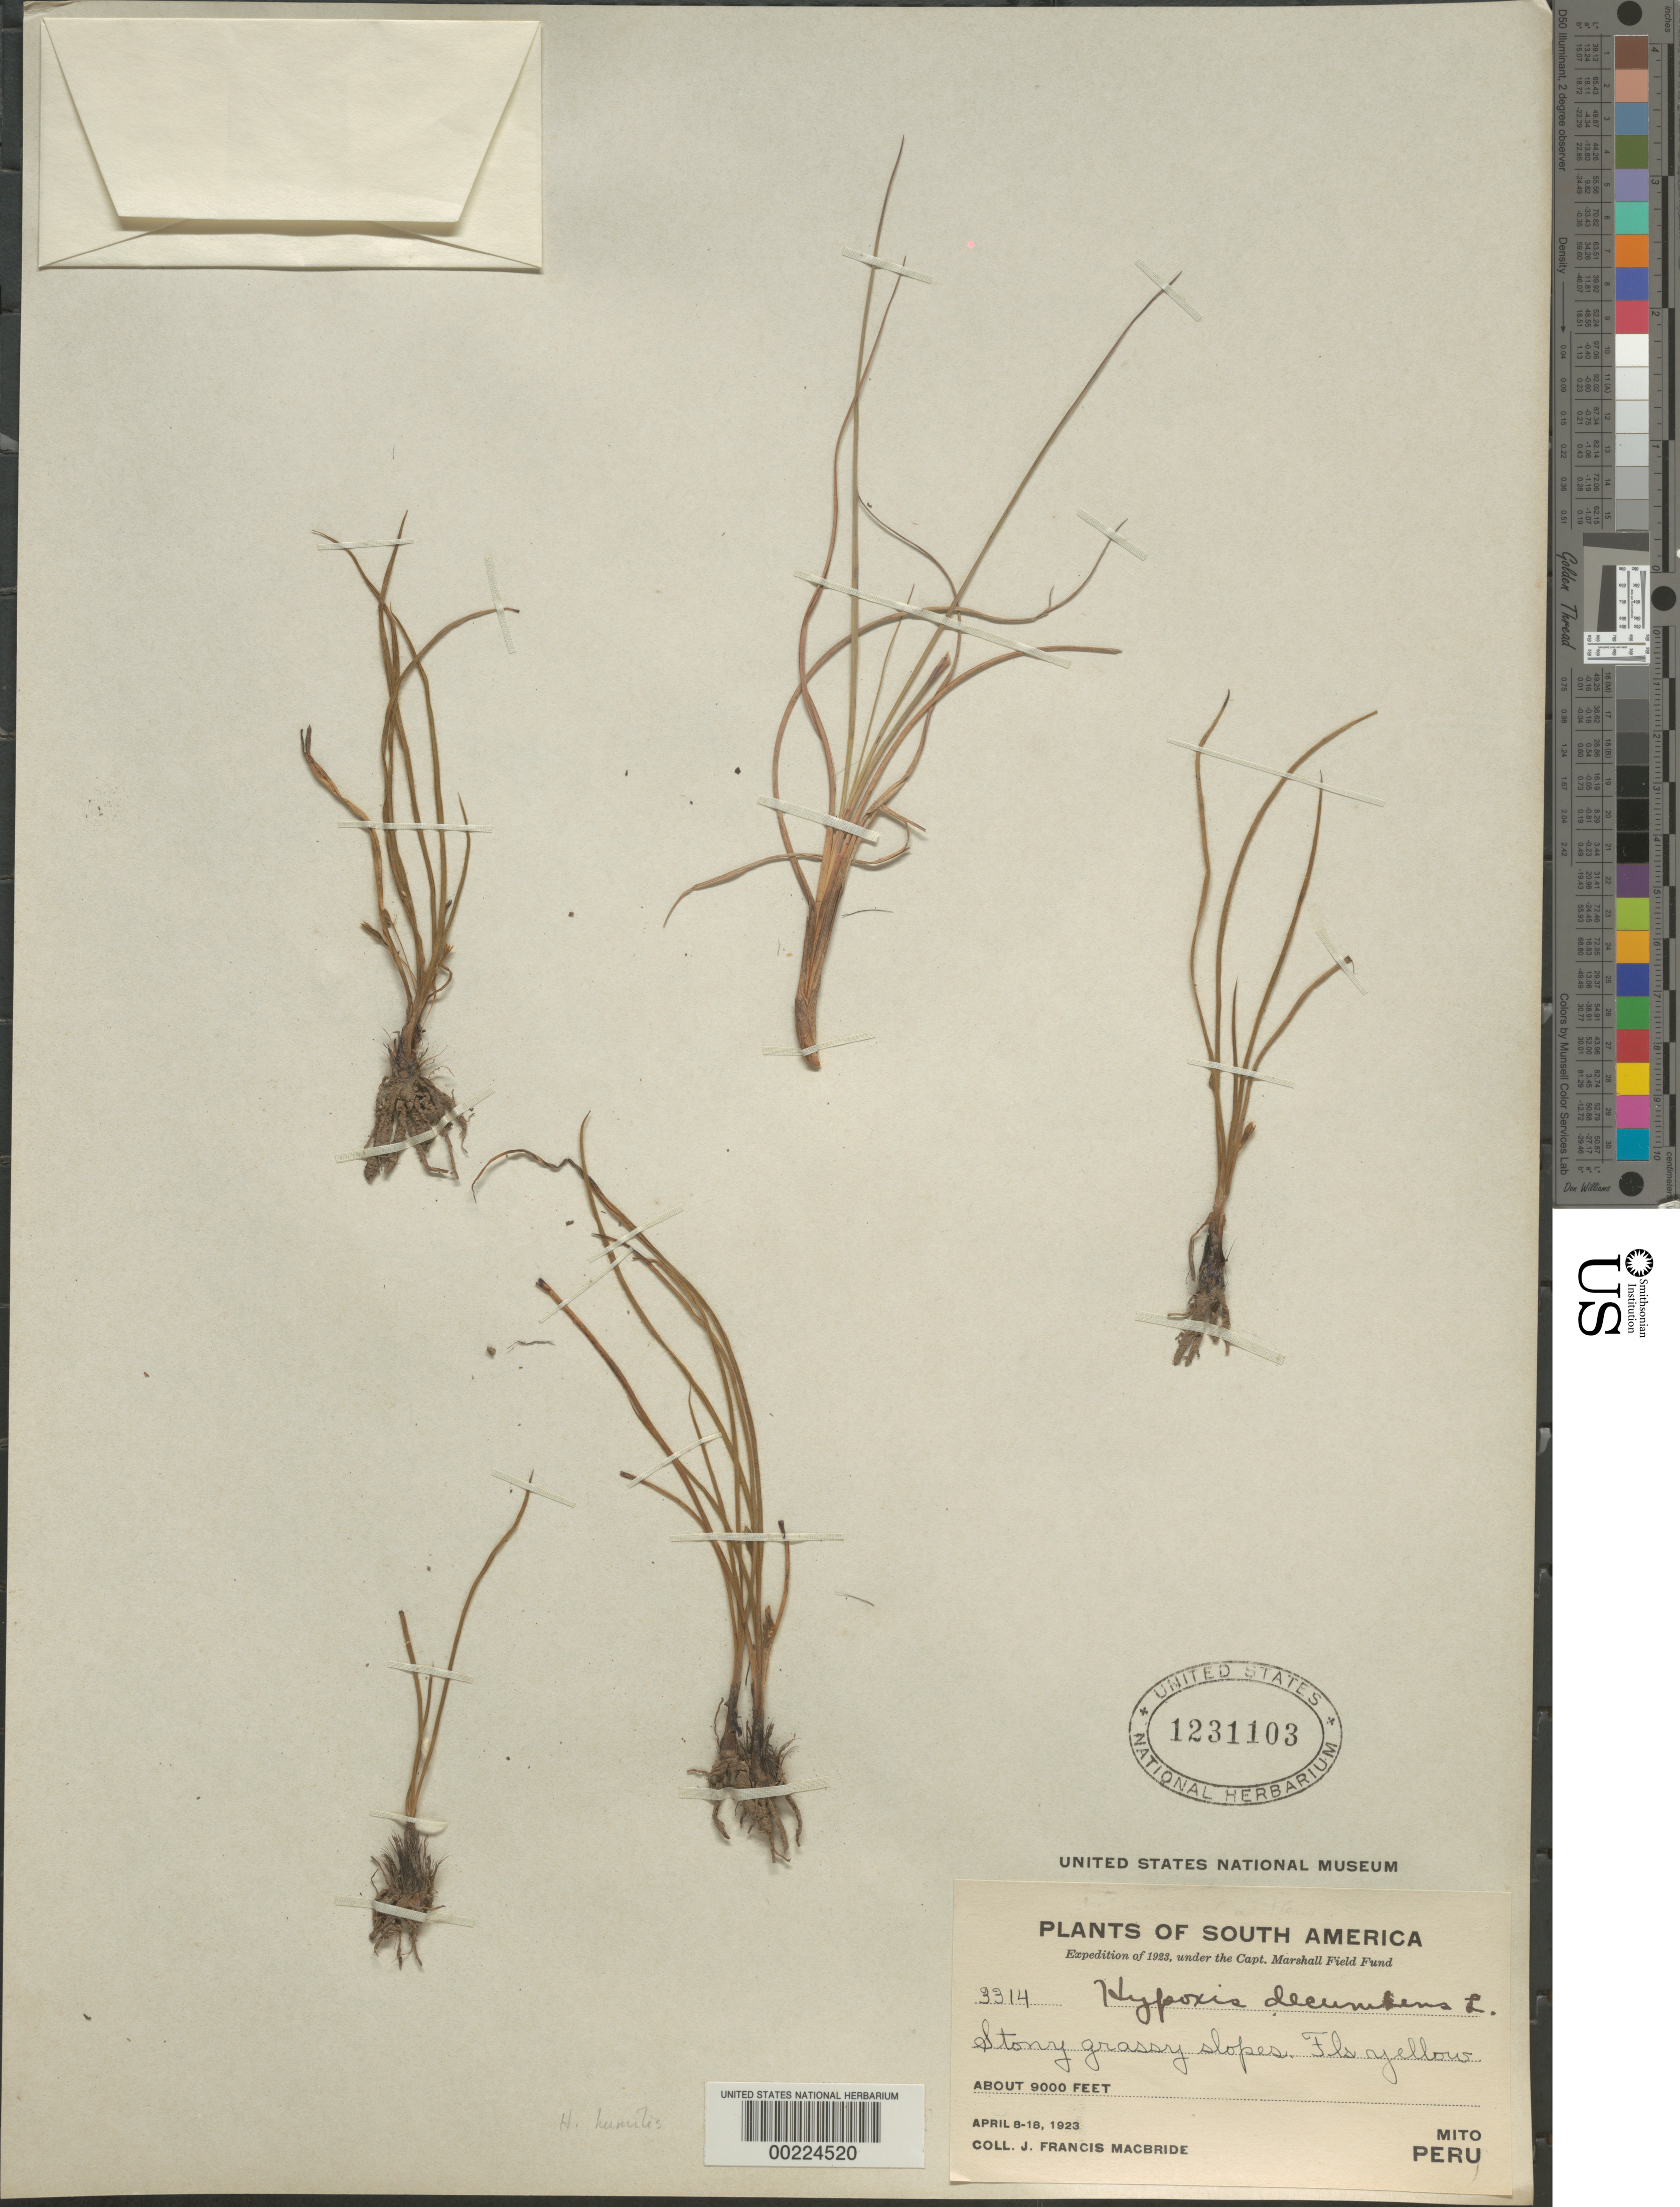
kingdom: Plantae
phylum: Tracheophyta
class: Liliopsida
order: Asparagales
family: Hypoxidaceae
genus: Hypoxis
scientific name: Hypoxis humilis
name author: Tharp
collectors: J. F. Macbride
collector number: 3314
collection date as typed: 08 Apr 1923 to 18 Apr 1923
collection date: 1923-04-08/1923-04-18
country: Peru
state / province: Huánuco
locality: Mito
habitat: Stony grassy slopes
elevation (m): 2743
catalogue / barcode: US 1231103